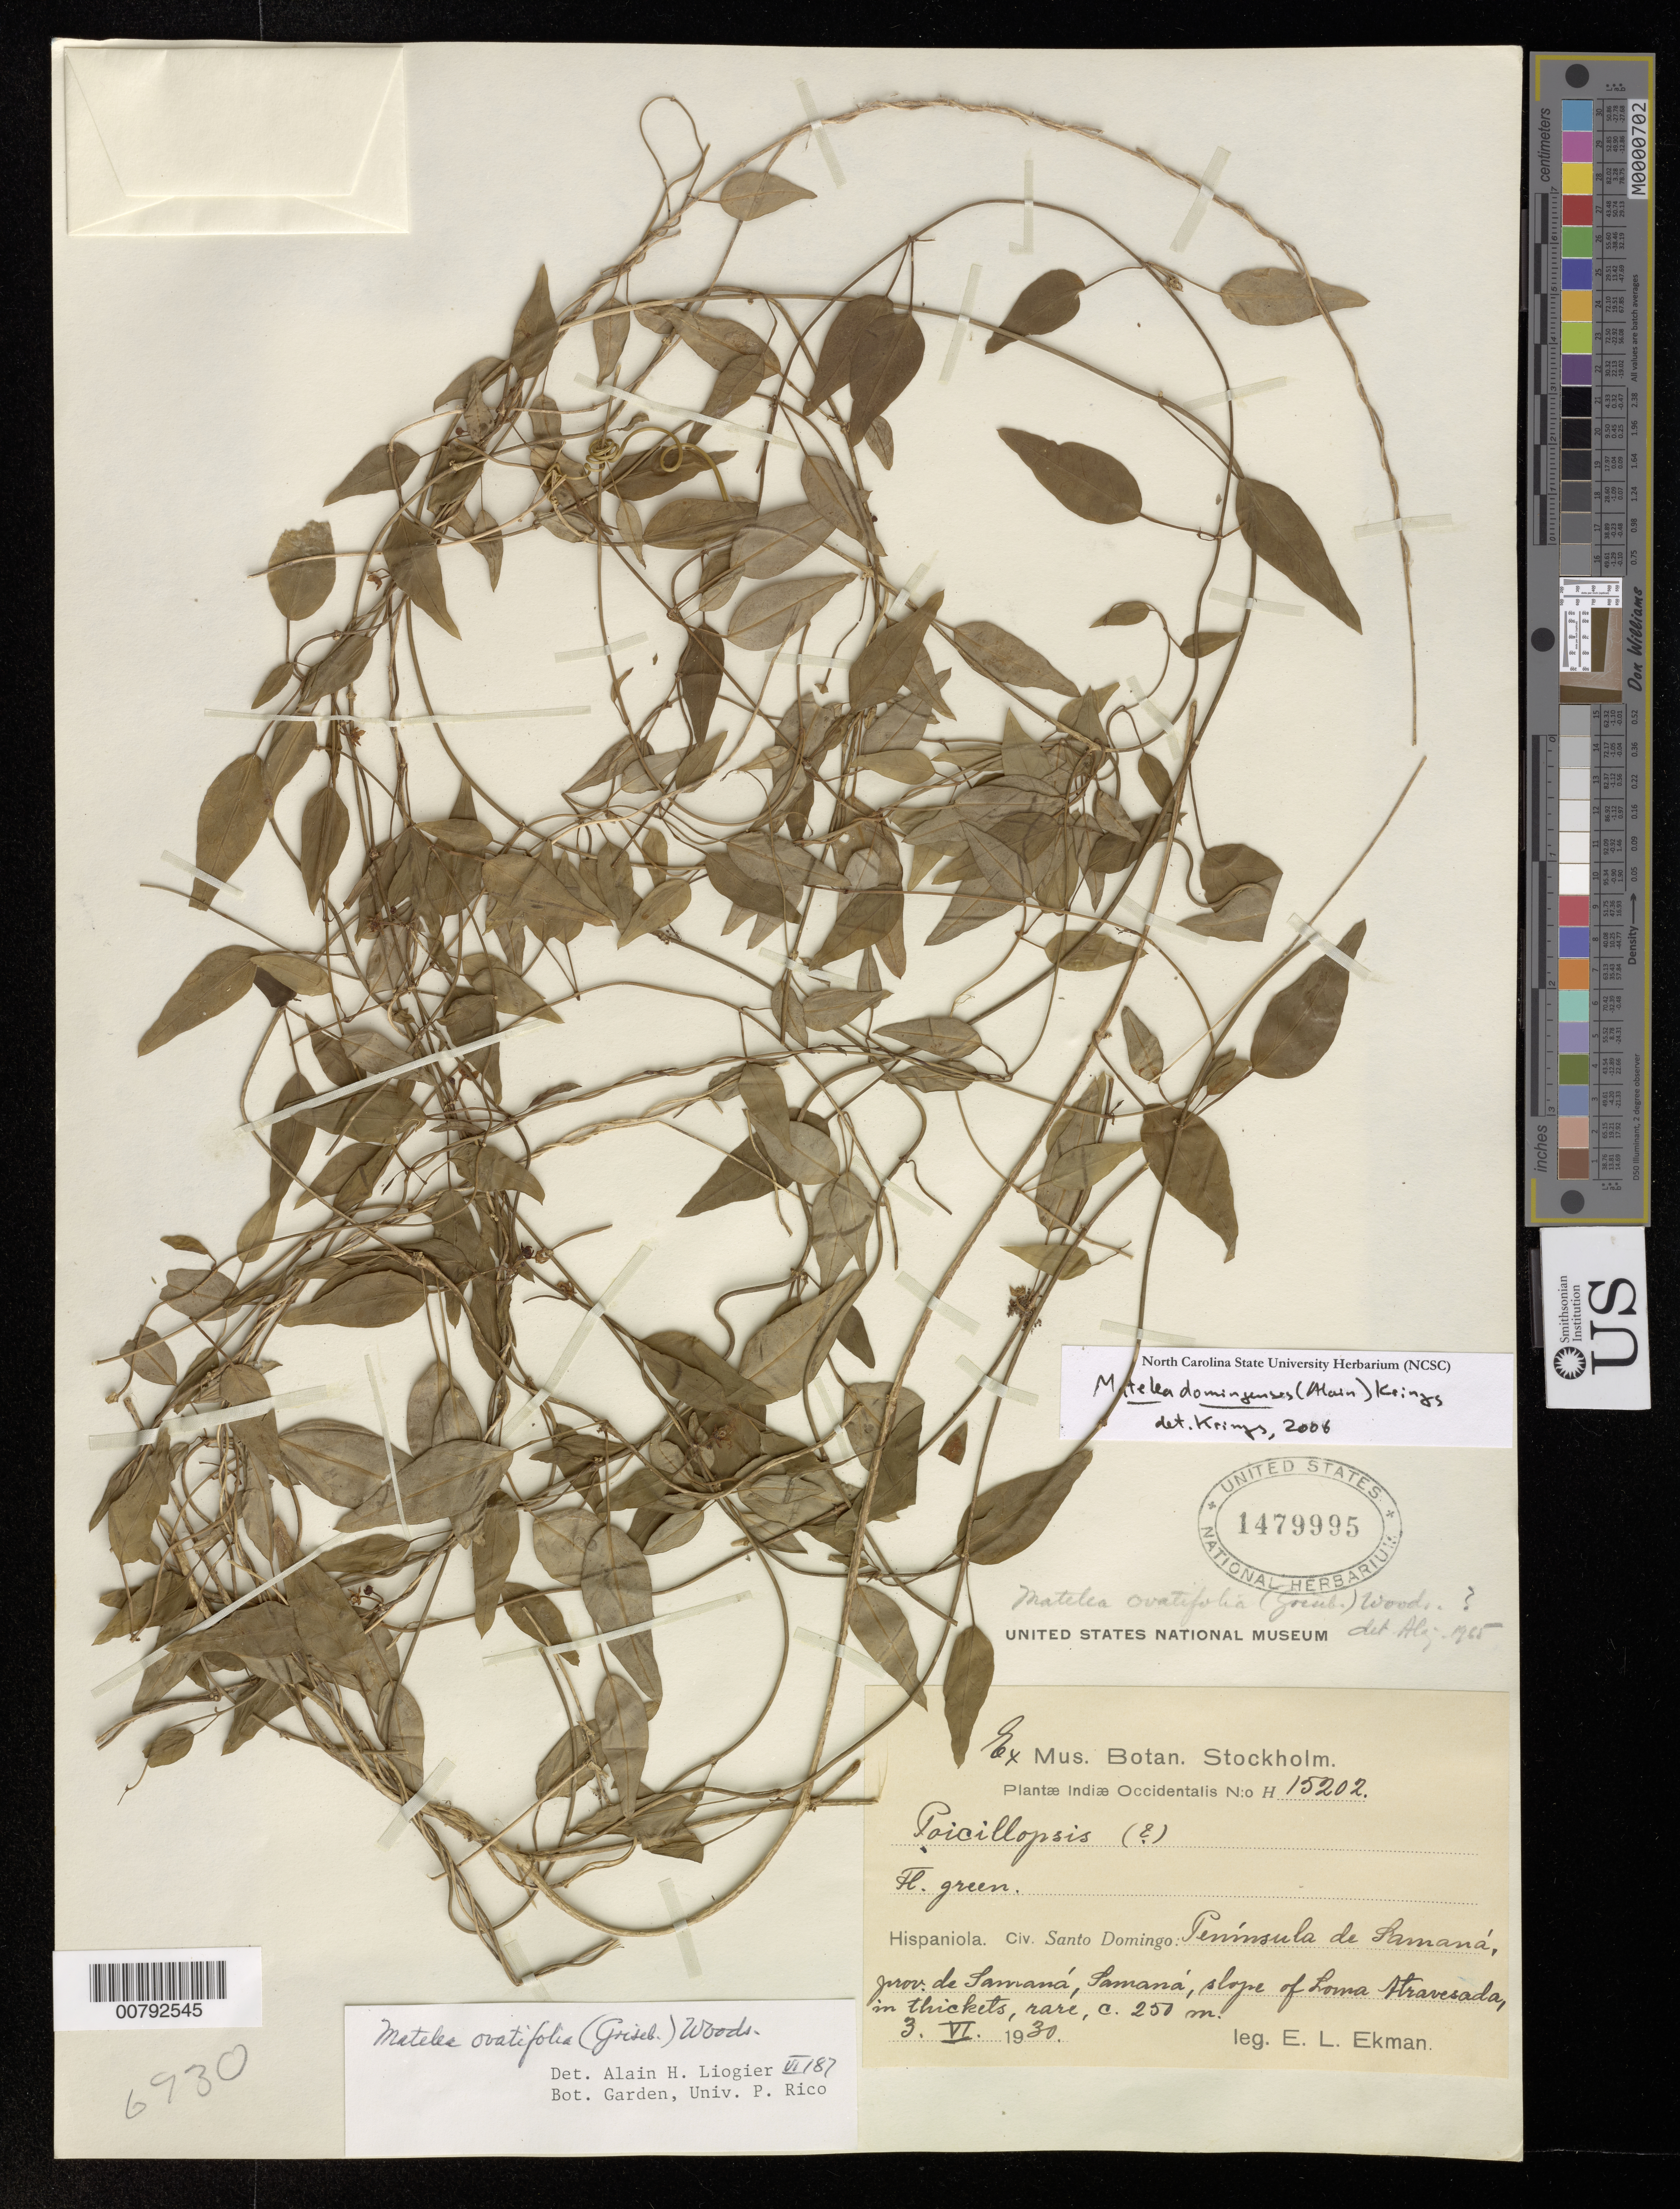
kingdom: Plantae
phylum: Tracheophyta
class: Magnoliopsida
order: Gentianales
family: Apocynaceae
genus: Matelea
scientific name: Matelea domingensis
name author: (Alain) Krings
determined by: Krings, A.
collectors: E. L. Ekman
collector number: H 15202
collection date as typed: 03 Jun 1930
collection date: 1930-06-03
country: Dominican Republic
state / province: Samana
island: Hispaniola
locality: Peninsula de Samaná, Samaná, slope of Loma Atravesada.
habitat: In thickets.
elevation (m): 250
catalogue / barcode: US 1479995